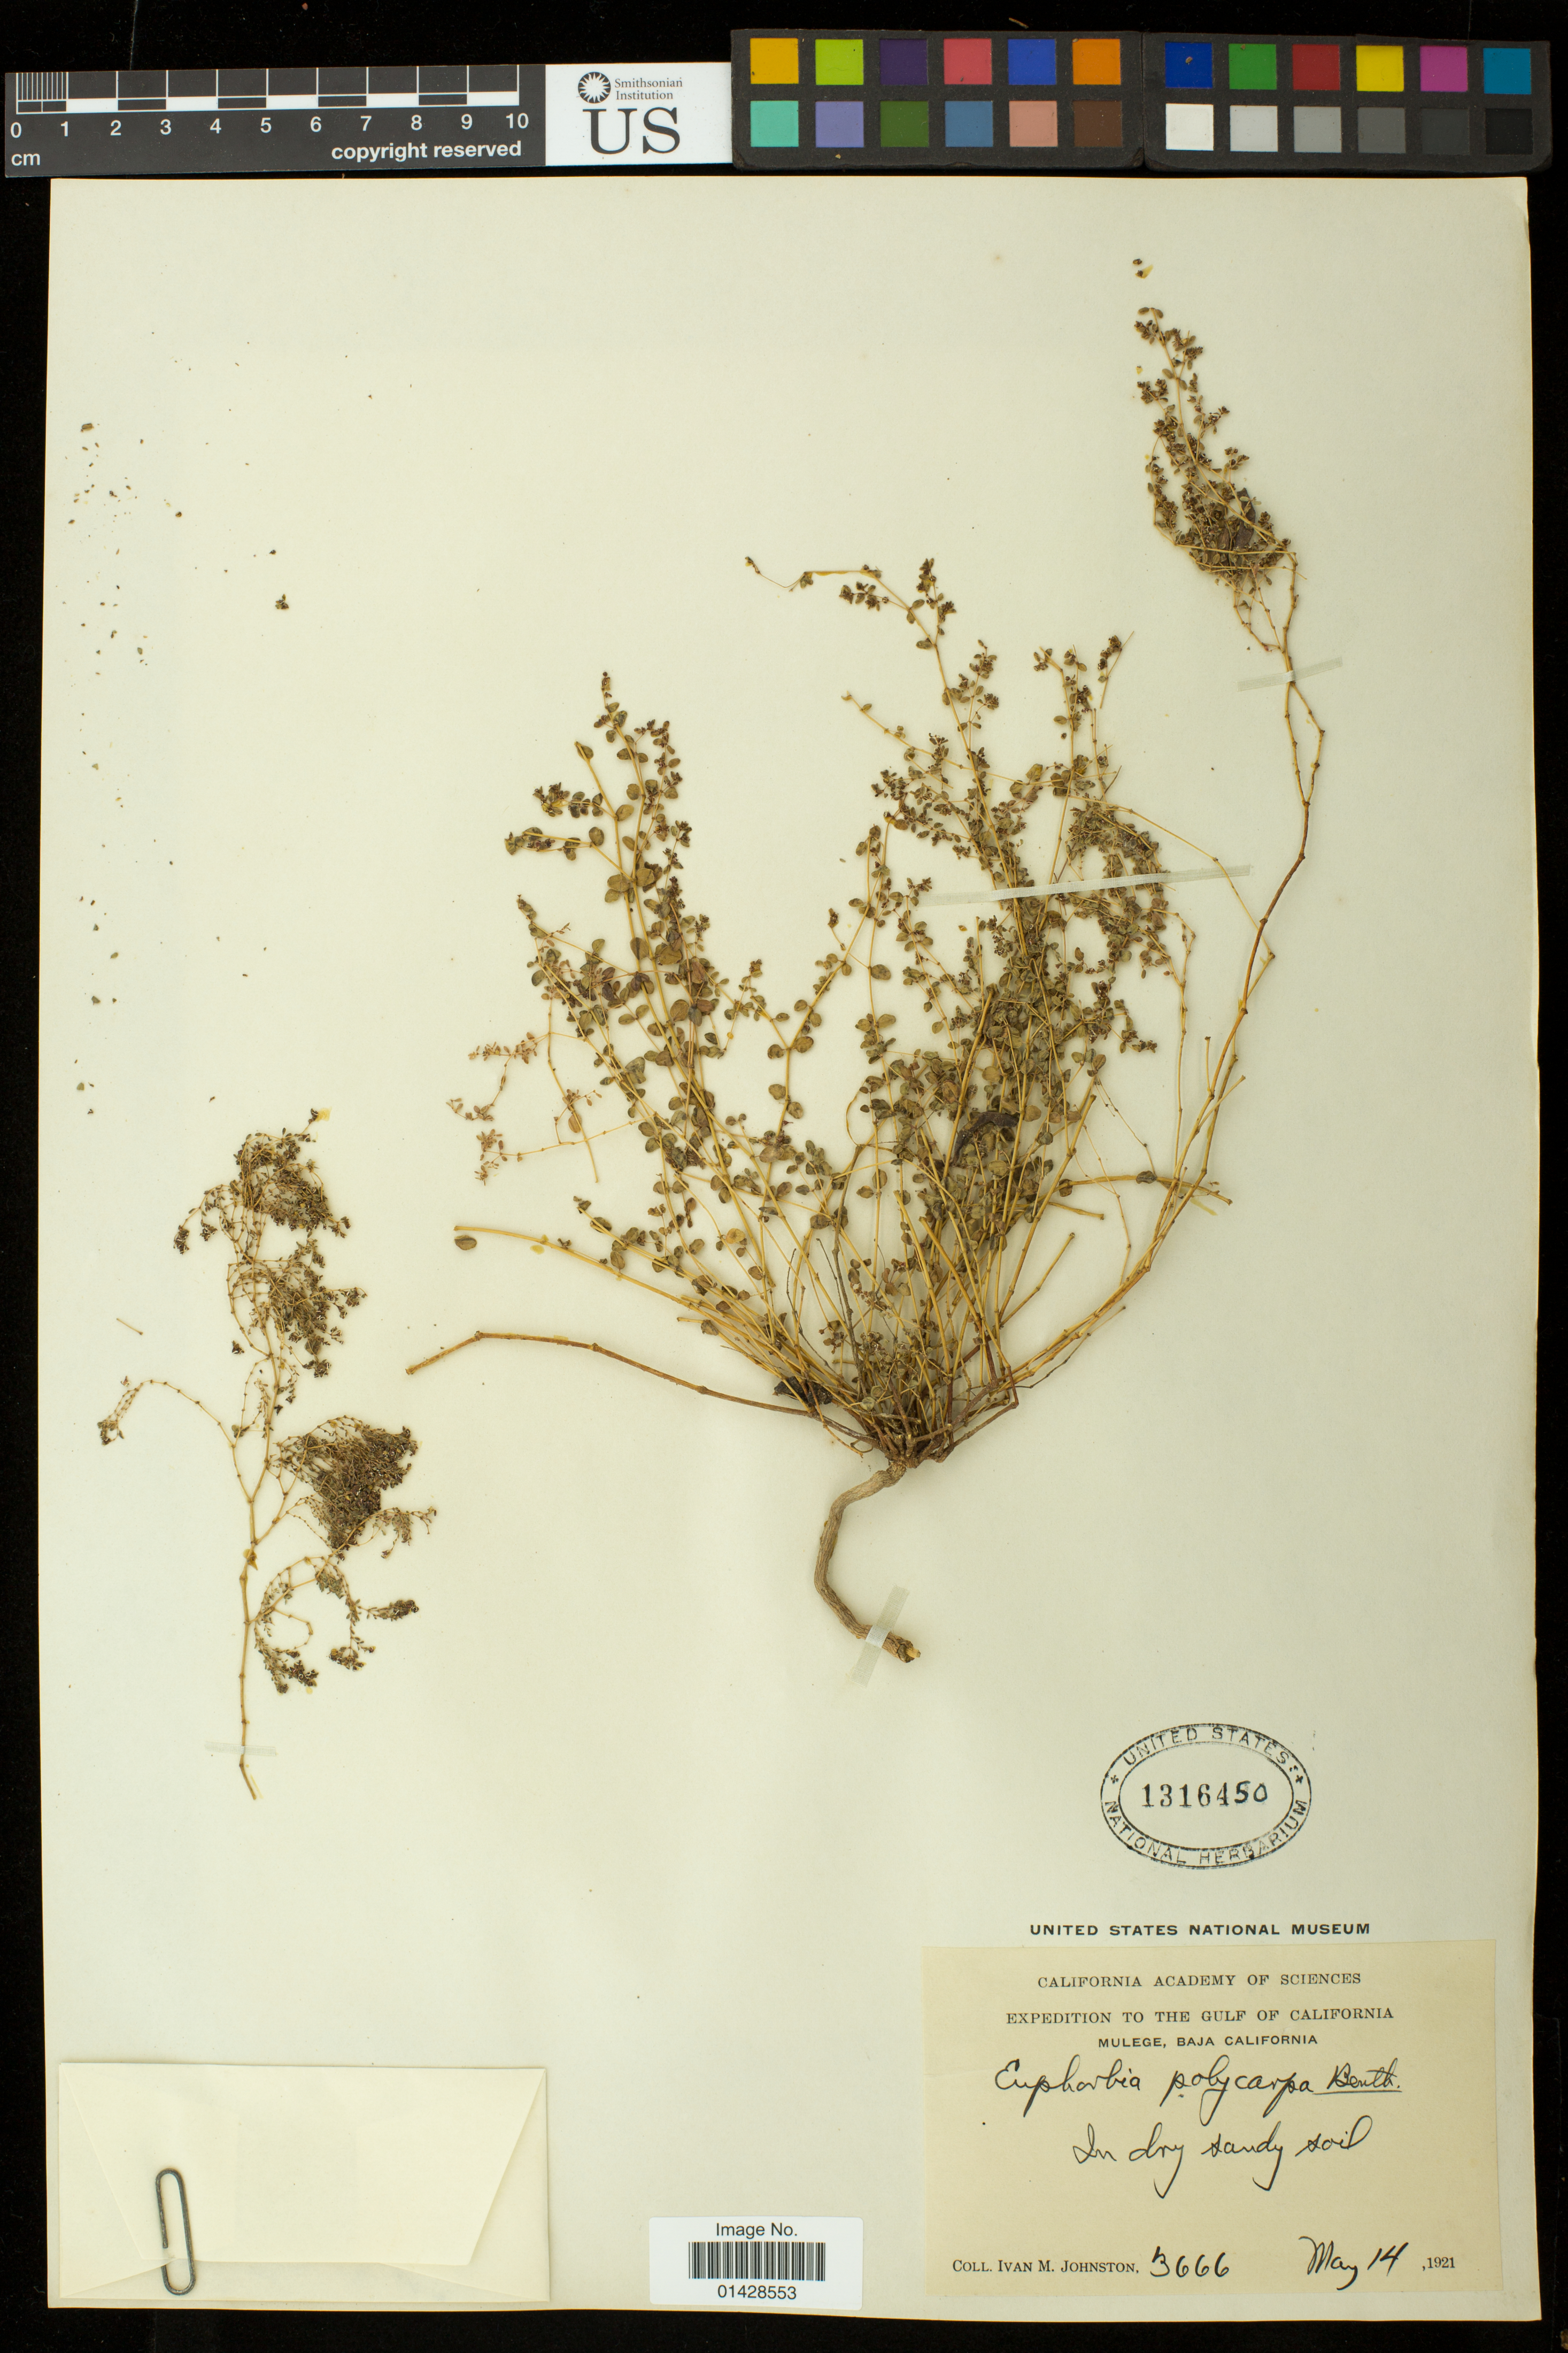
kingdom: Plantae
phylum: Tracheophyta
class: Magnoliopsida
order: Malpighiales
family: Euphorbiaceae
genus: Euphorbia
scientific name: Euphorbia polycarpa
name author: Benth.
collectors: I.M. Johnston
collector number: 3666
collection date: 1921-05-14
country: Mexico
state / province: Baja California Sur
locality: Gulf of California; Mulege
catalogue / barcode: US 1316450